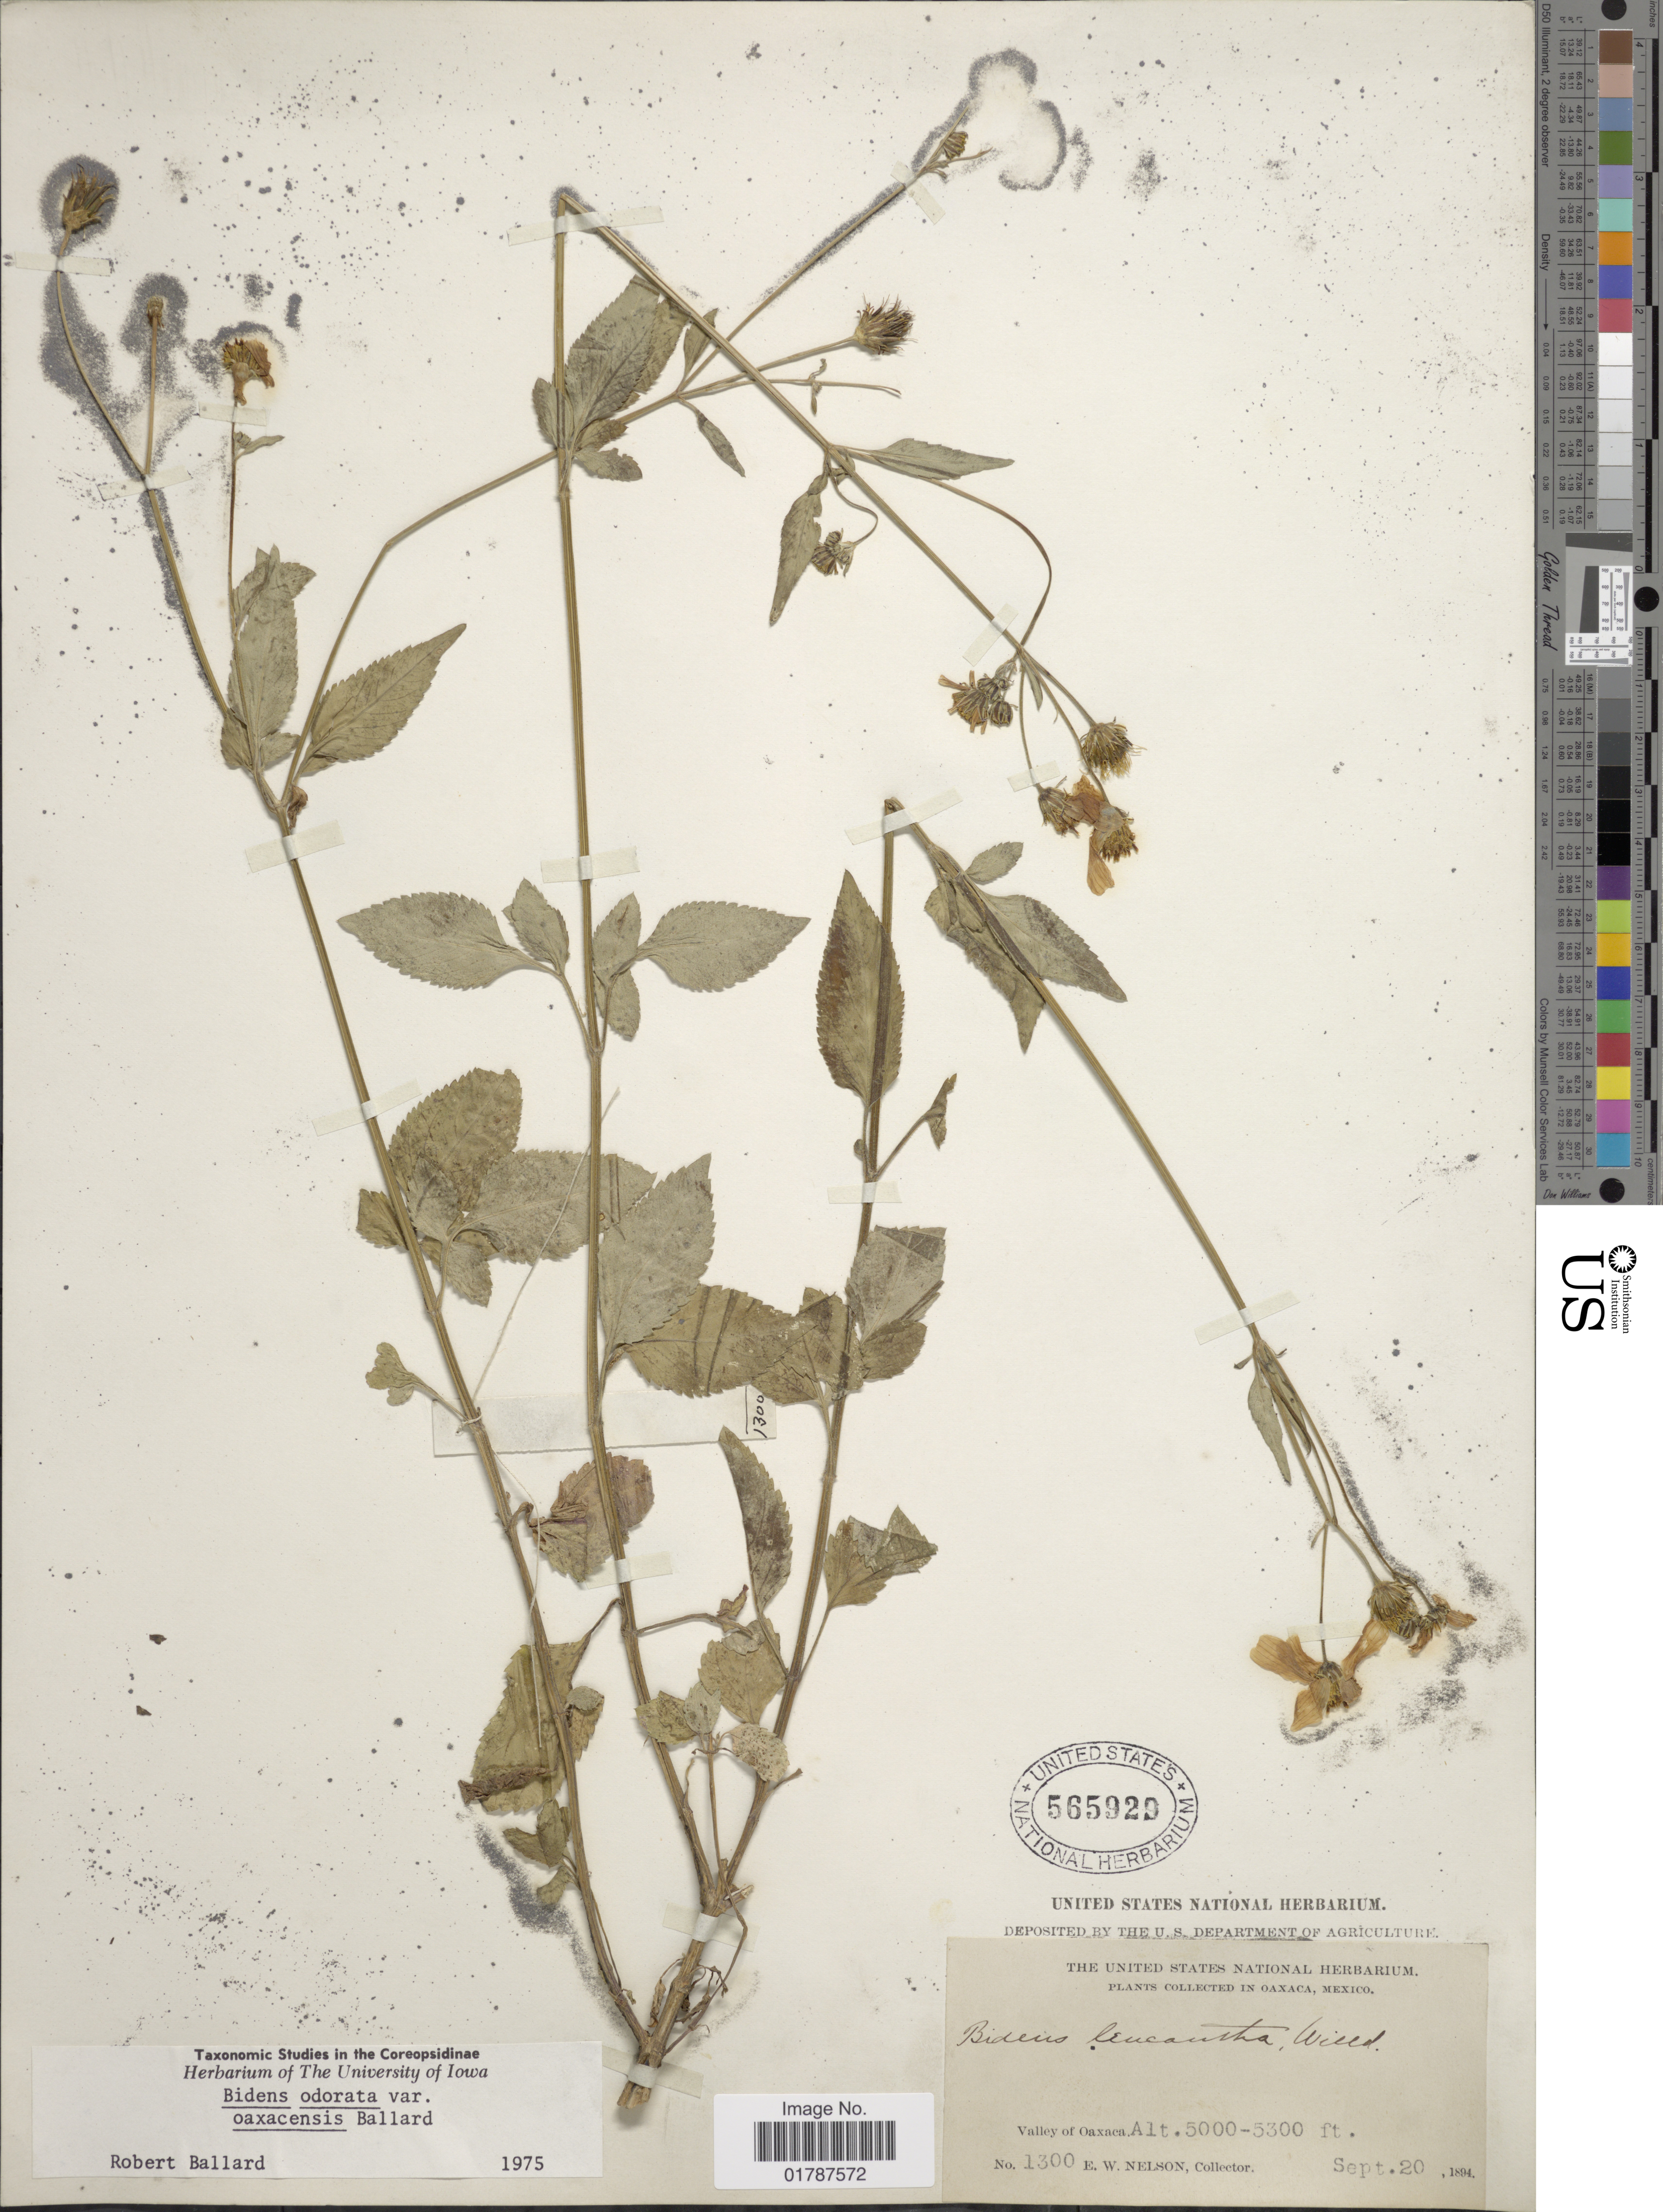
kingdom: Plantae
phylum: Tracheophyta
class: Magnoliopsida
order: Asterales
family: Asteraceae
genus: Bidens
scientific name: Bidens odorata var. oaxacensis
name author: Ballard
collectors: E. W. Nelson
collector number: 1300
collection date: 1894-09-20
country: Mexico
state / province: Oaxaca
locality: In Oaxaca, Mexico, Valley of Oaxaca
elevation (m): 1524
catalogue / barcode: US 565920